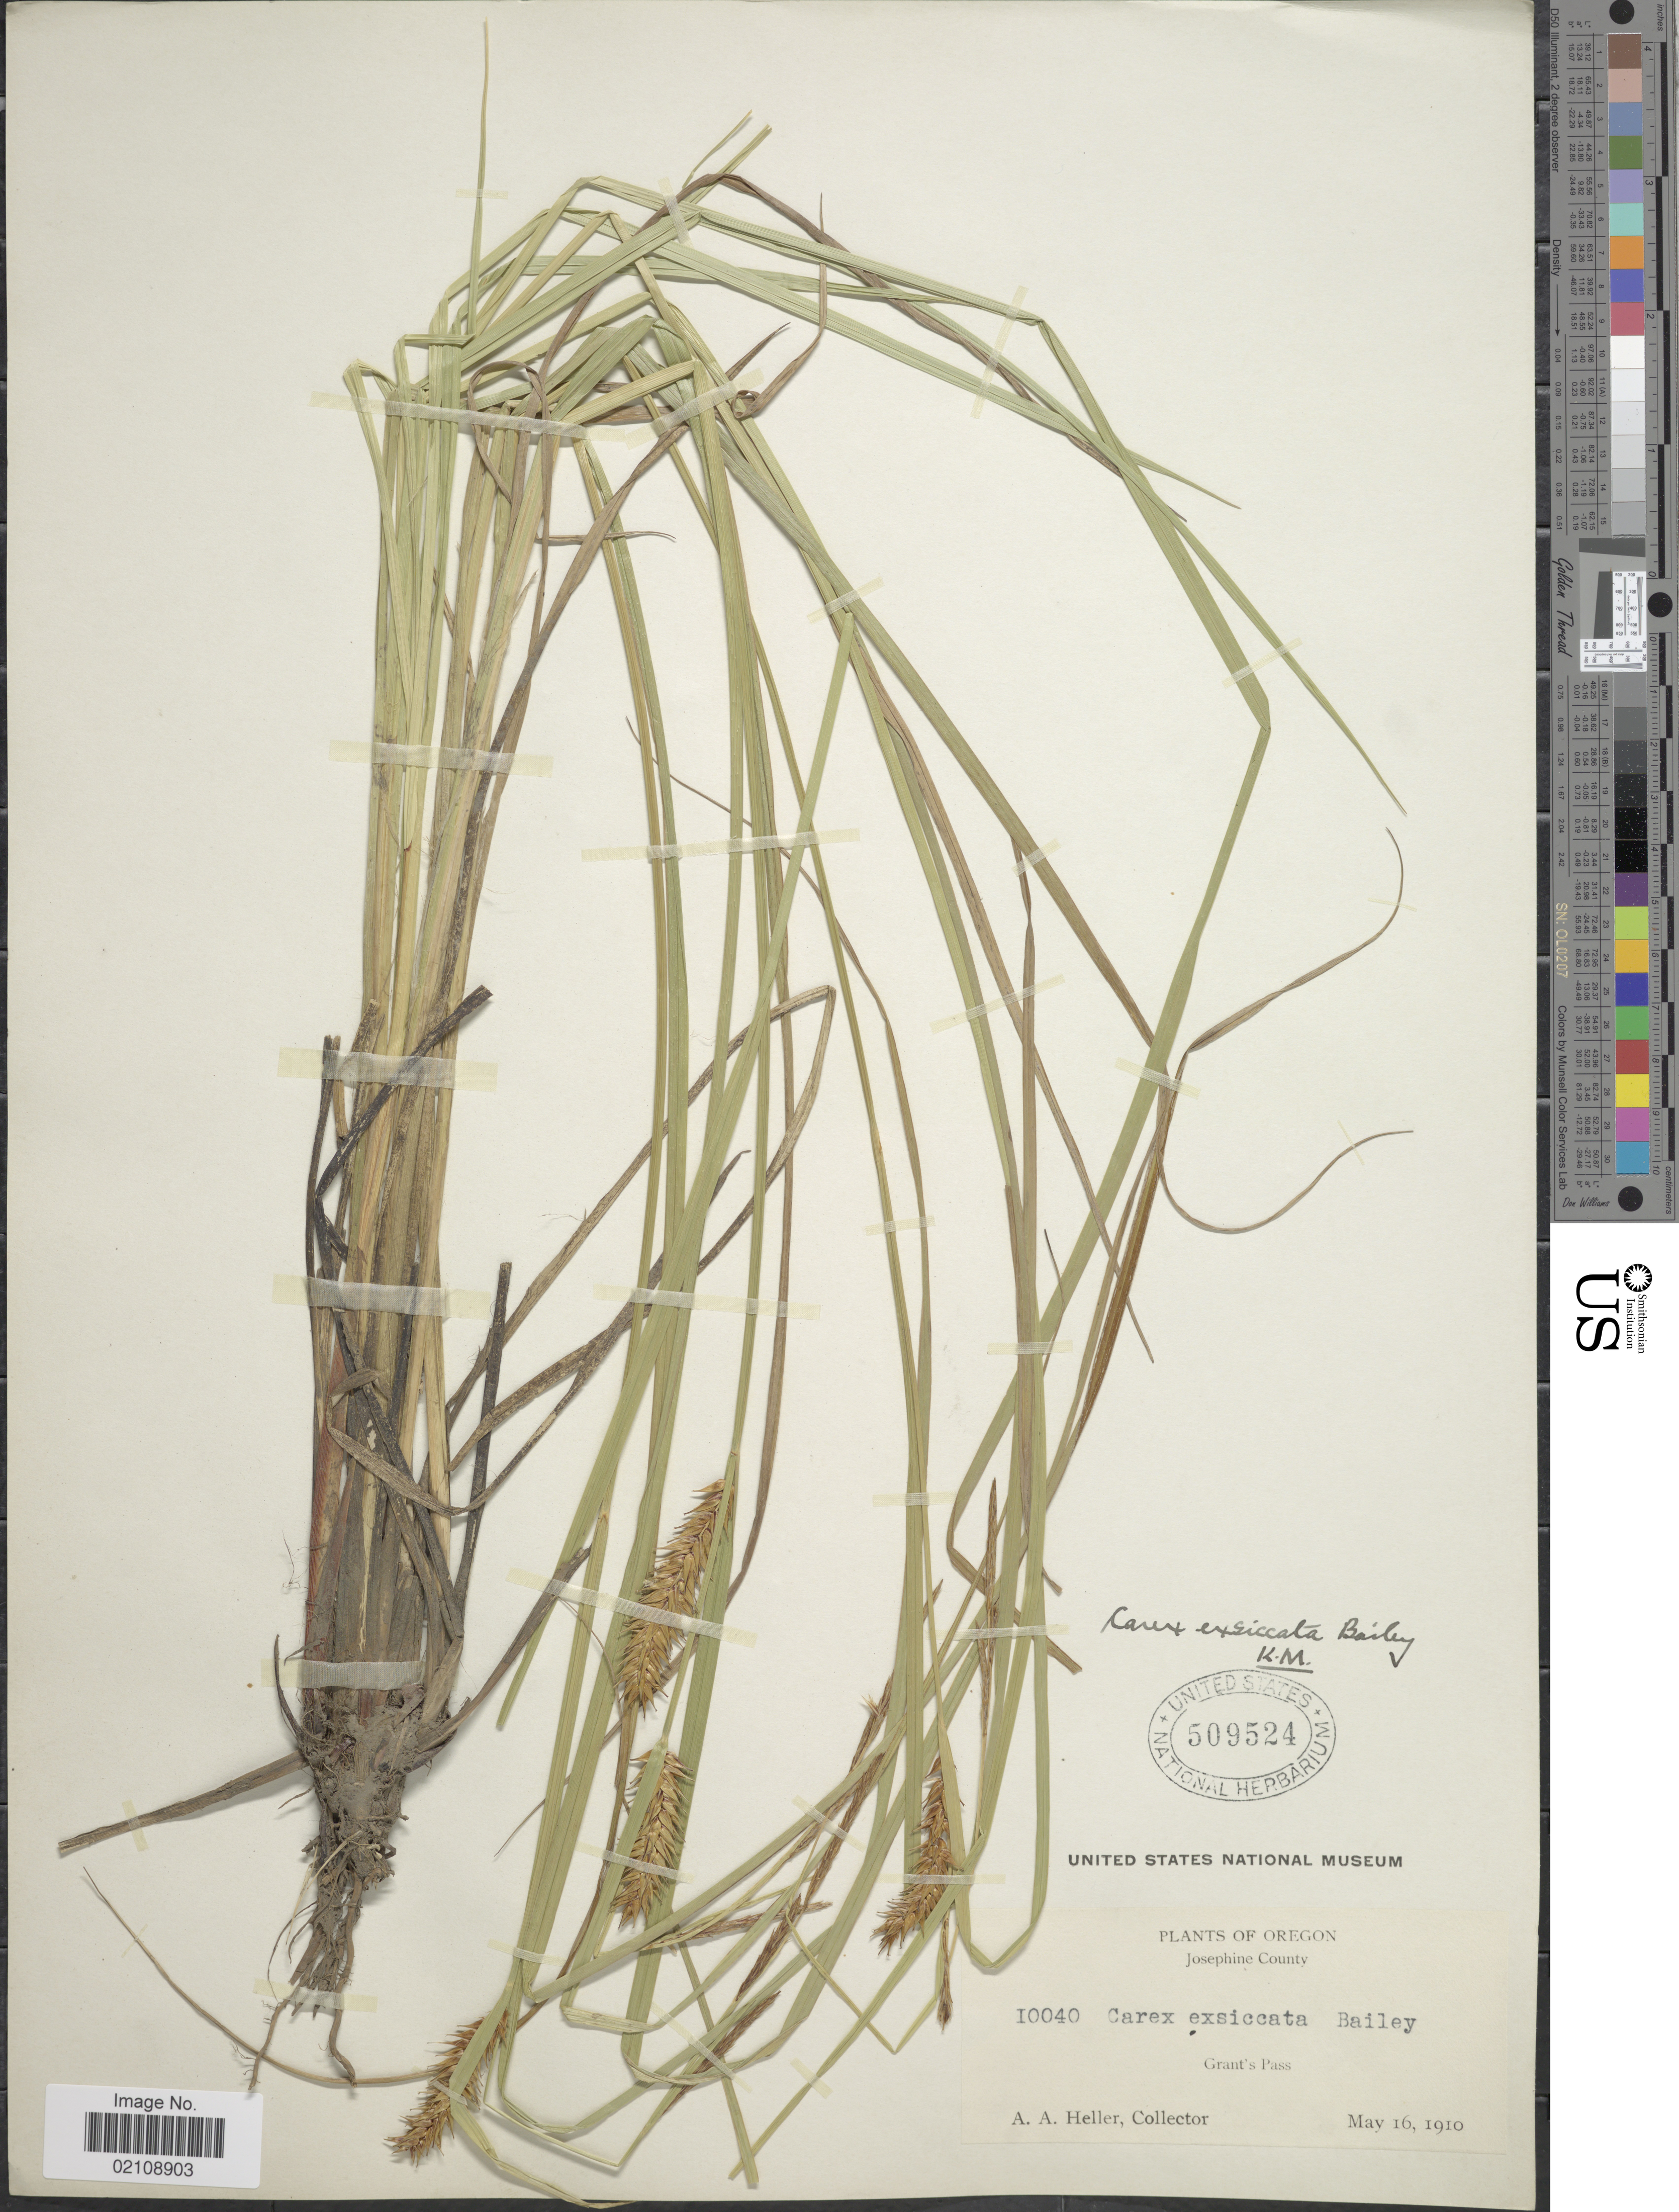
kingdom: Plantae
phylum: Tracheophyta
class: Liliopsida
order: Poales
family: Cyperaceae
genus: Carex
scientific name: Carex exsiccata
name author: L.H. Bailey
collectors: A. A. Heller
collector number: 10040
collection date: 1910-05-16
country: United States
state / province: Oregon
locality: Josephine County, Grant's Pass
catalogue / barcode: US 509524